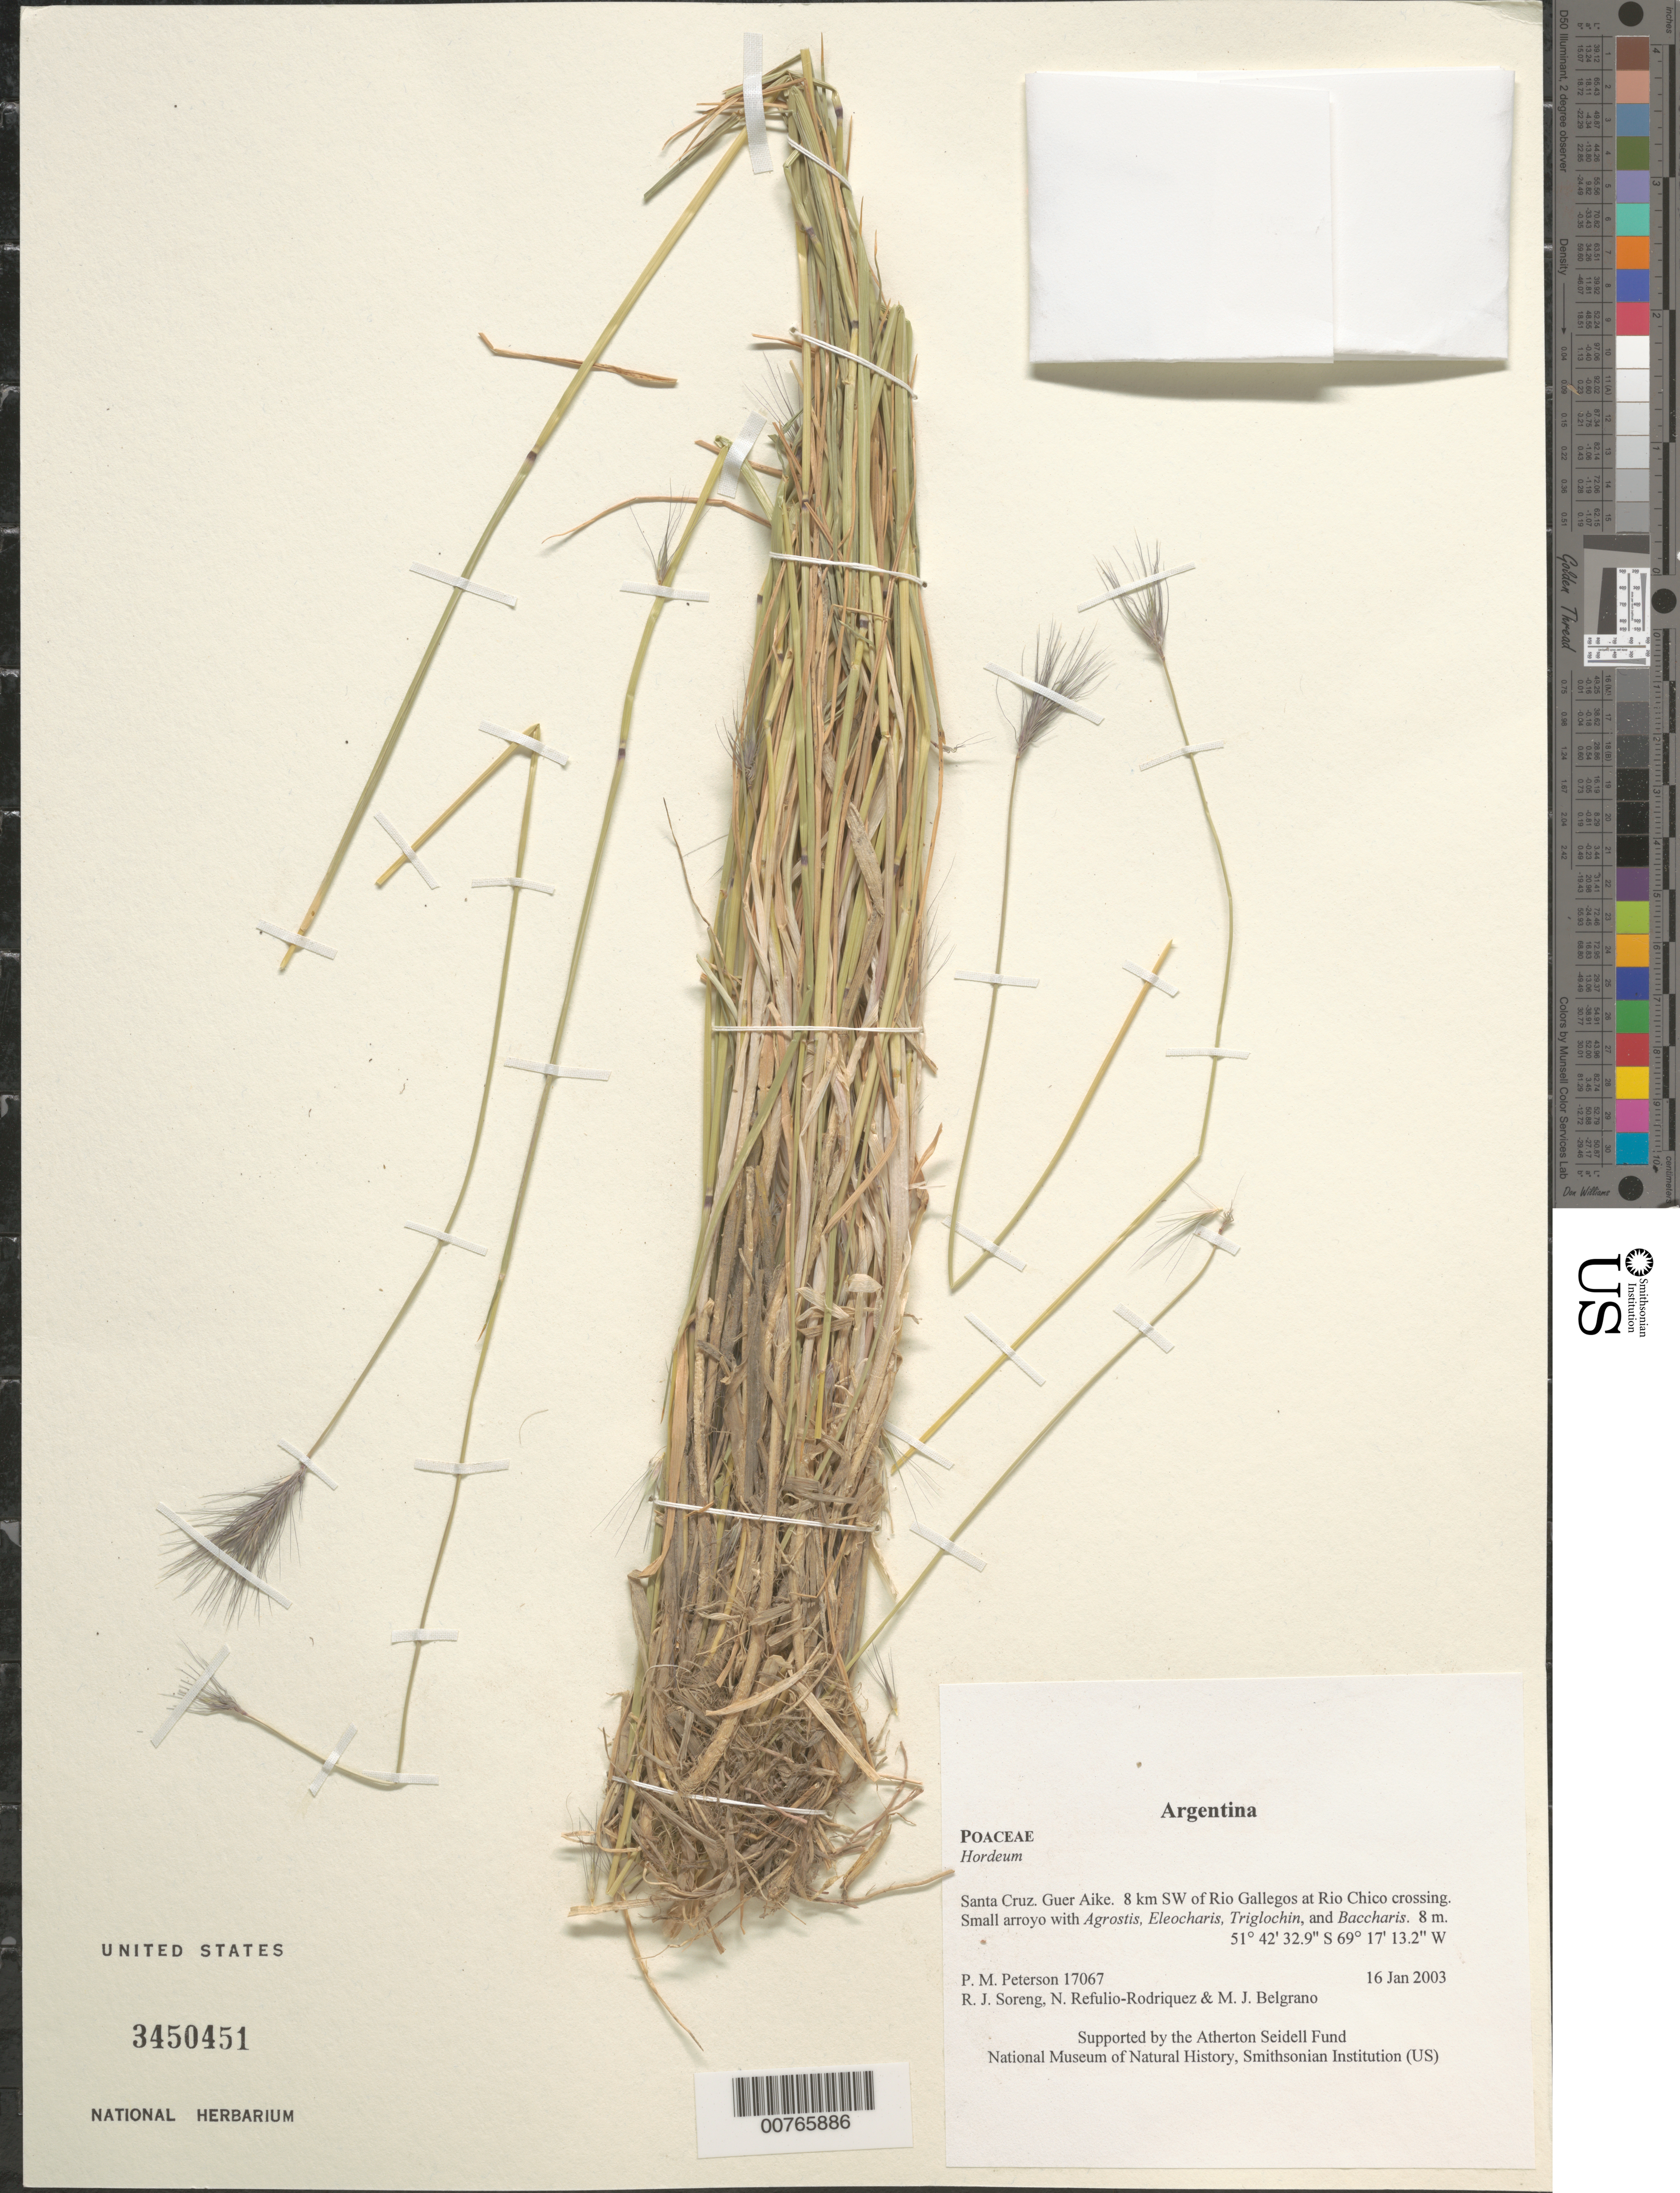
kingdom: Plantae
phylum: Tracheophyta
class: Liliopsida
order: Poales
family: Poaceae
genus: Hordeum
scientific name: Hordeum sp.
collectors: P. M. Peterson, R. J. Soreng, N. Refulio-Rodríguez & M. Belgrano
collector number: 17067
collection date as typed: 16 Jan 2003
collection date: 2003-01-16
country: Argentina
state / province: Santa Cruz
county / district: Guer Aike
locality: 8 km SW of Rio Gallegos at Rio Chico crossing. Small arroyo with Agrostis, Eleocharis, Triglochin, and Baccharis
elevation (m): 8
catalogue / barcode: US 3450451